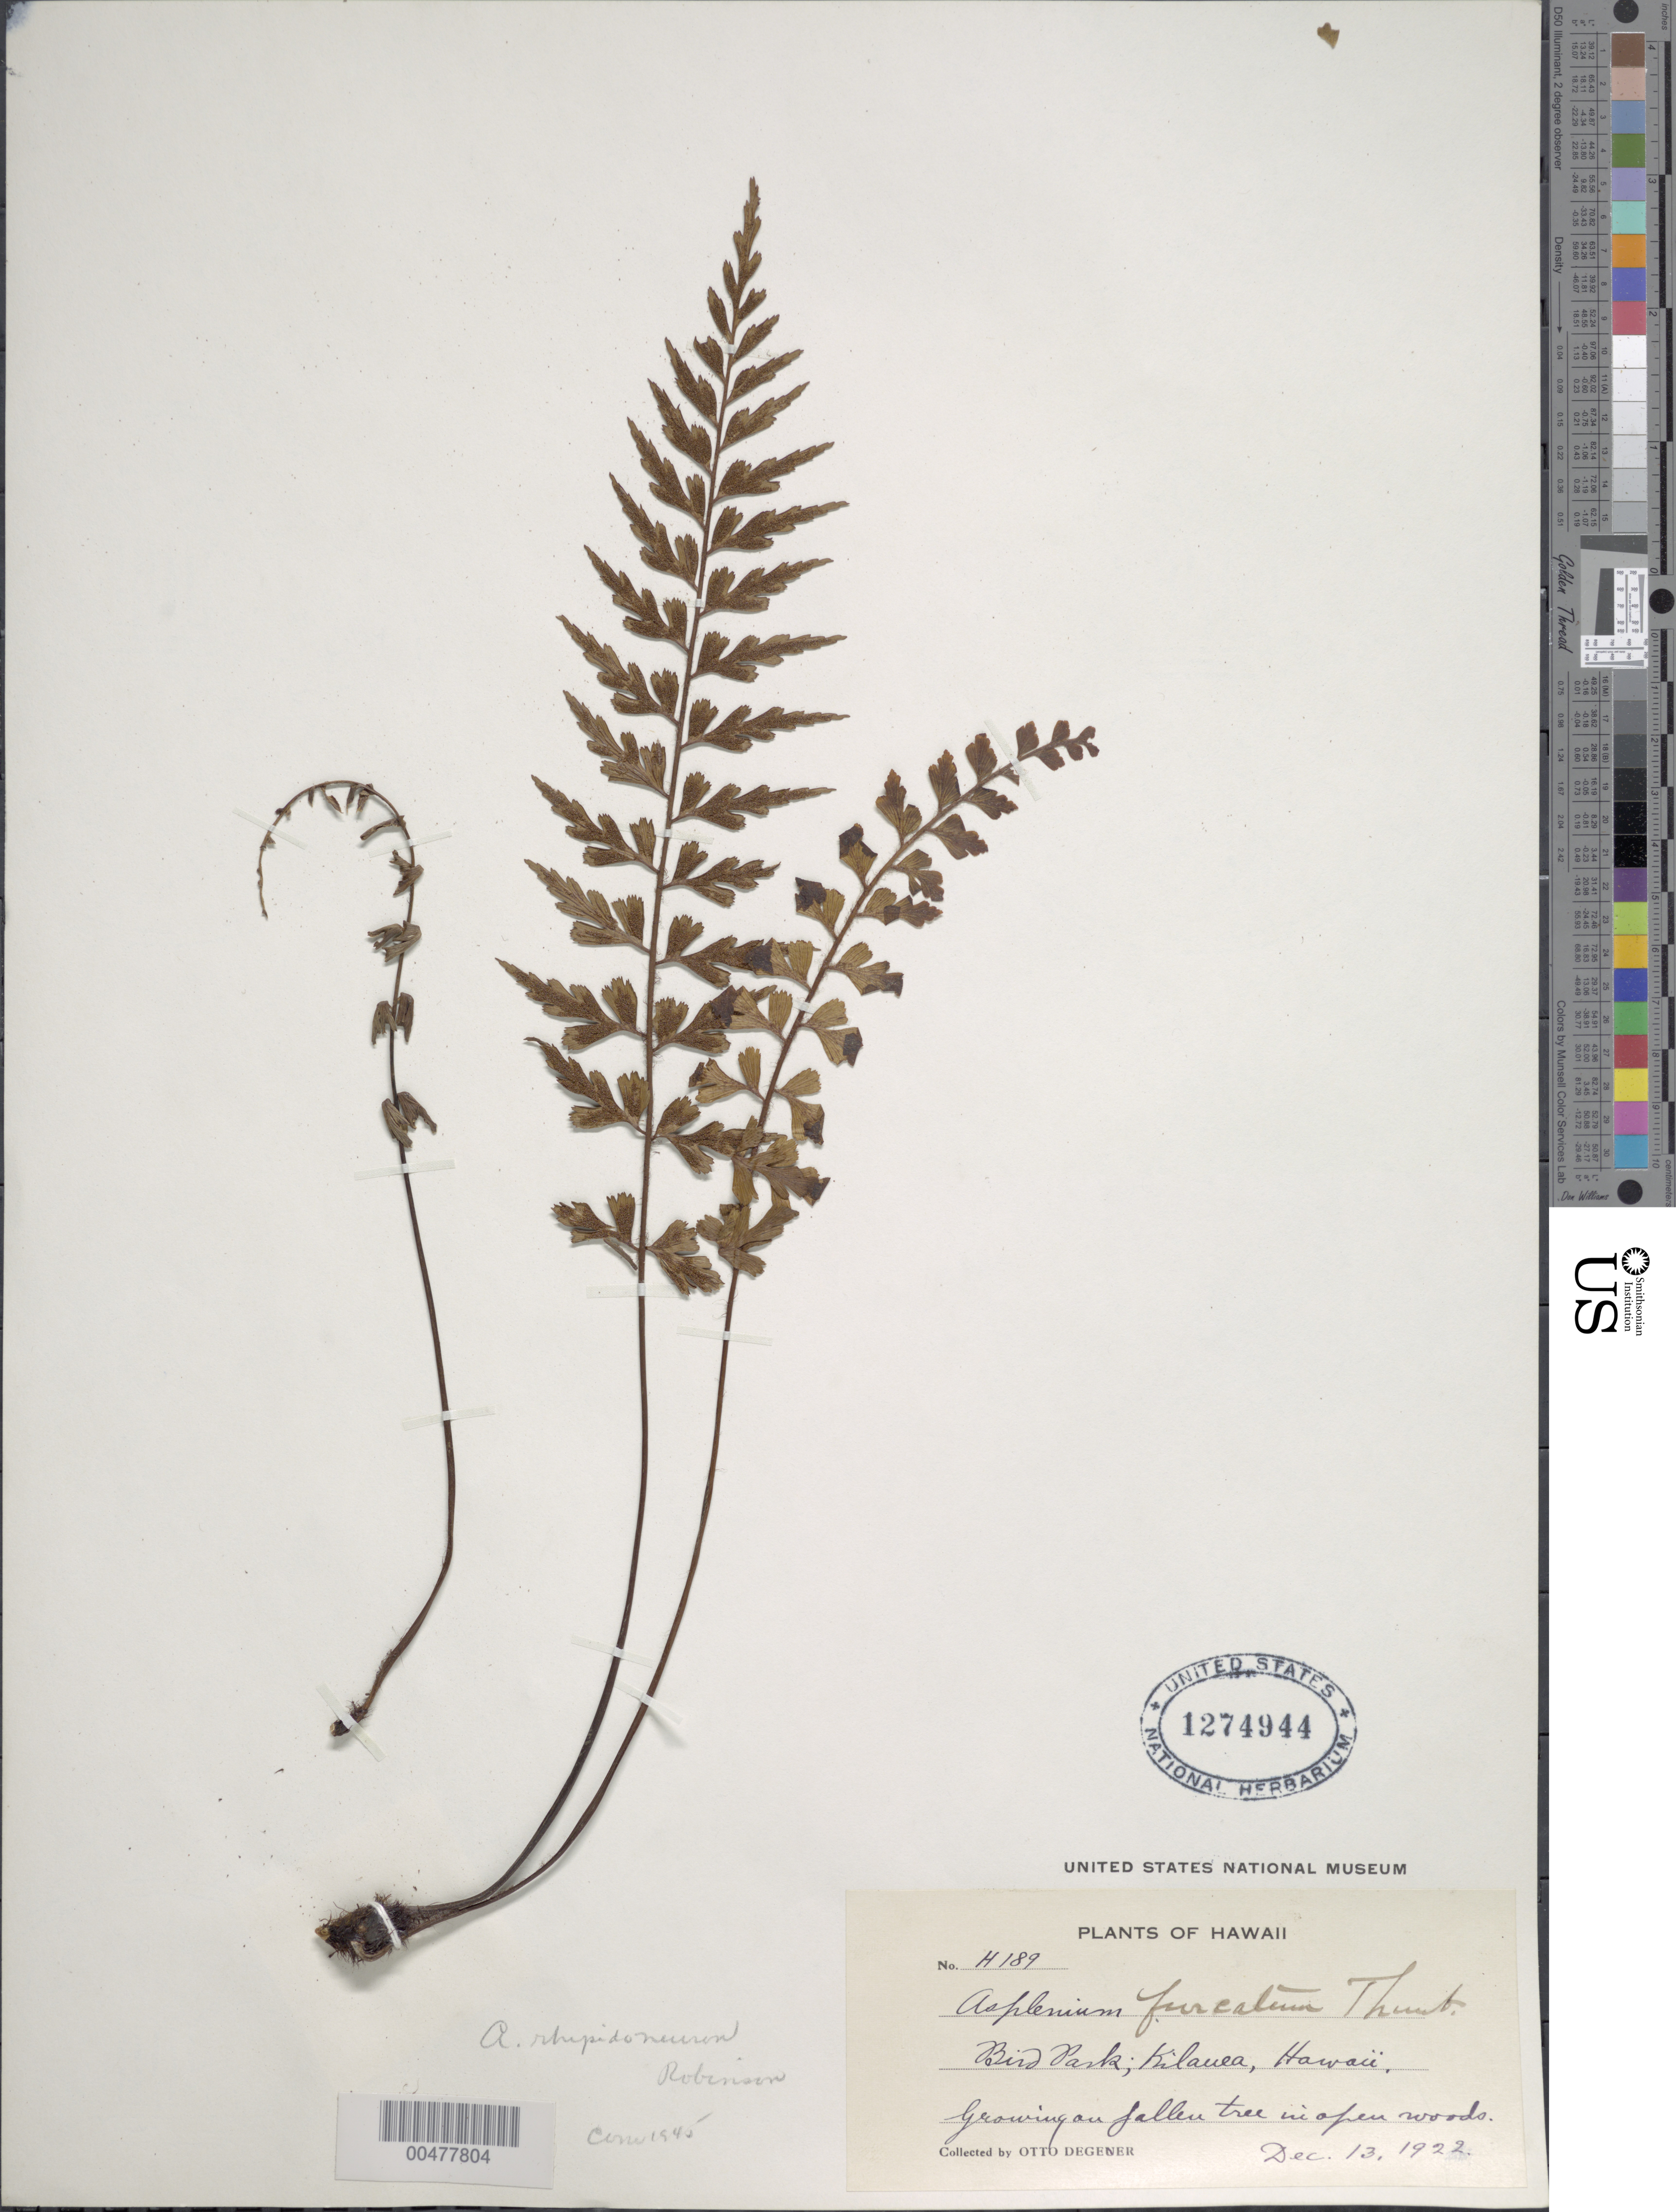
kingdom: Plantae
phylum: Tracheophyta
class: Polypodiopsida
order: Polypodiales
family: Aspleniaceae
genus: Asplenium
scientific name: Asplenium aethiopicum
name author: (Burm. f.) Bech.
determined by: Wagner, W. L., (BOT), Smithsonian Institution - National Museum of Natural History (UNITED STATES)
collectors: O. Degener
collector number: H189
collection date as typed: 13 Dec 1922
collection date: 1922-12-13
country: United States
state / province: Hawaii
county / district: Hawaii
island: Hawaii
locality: Bird Park, Kilauea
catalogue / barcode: US 1274944